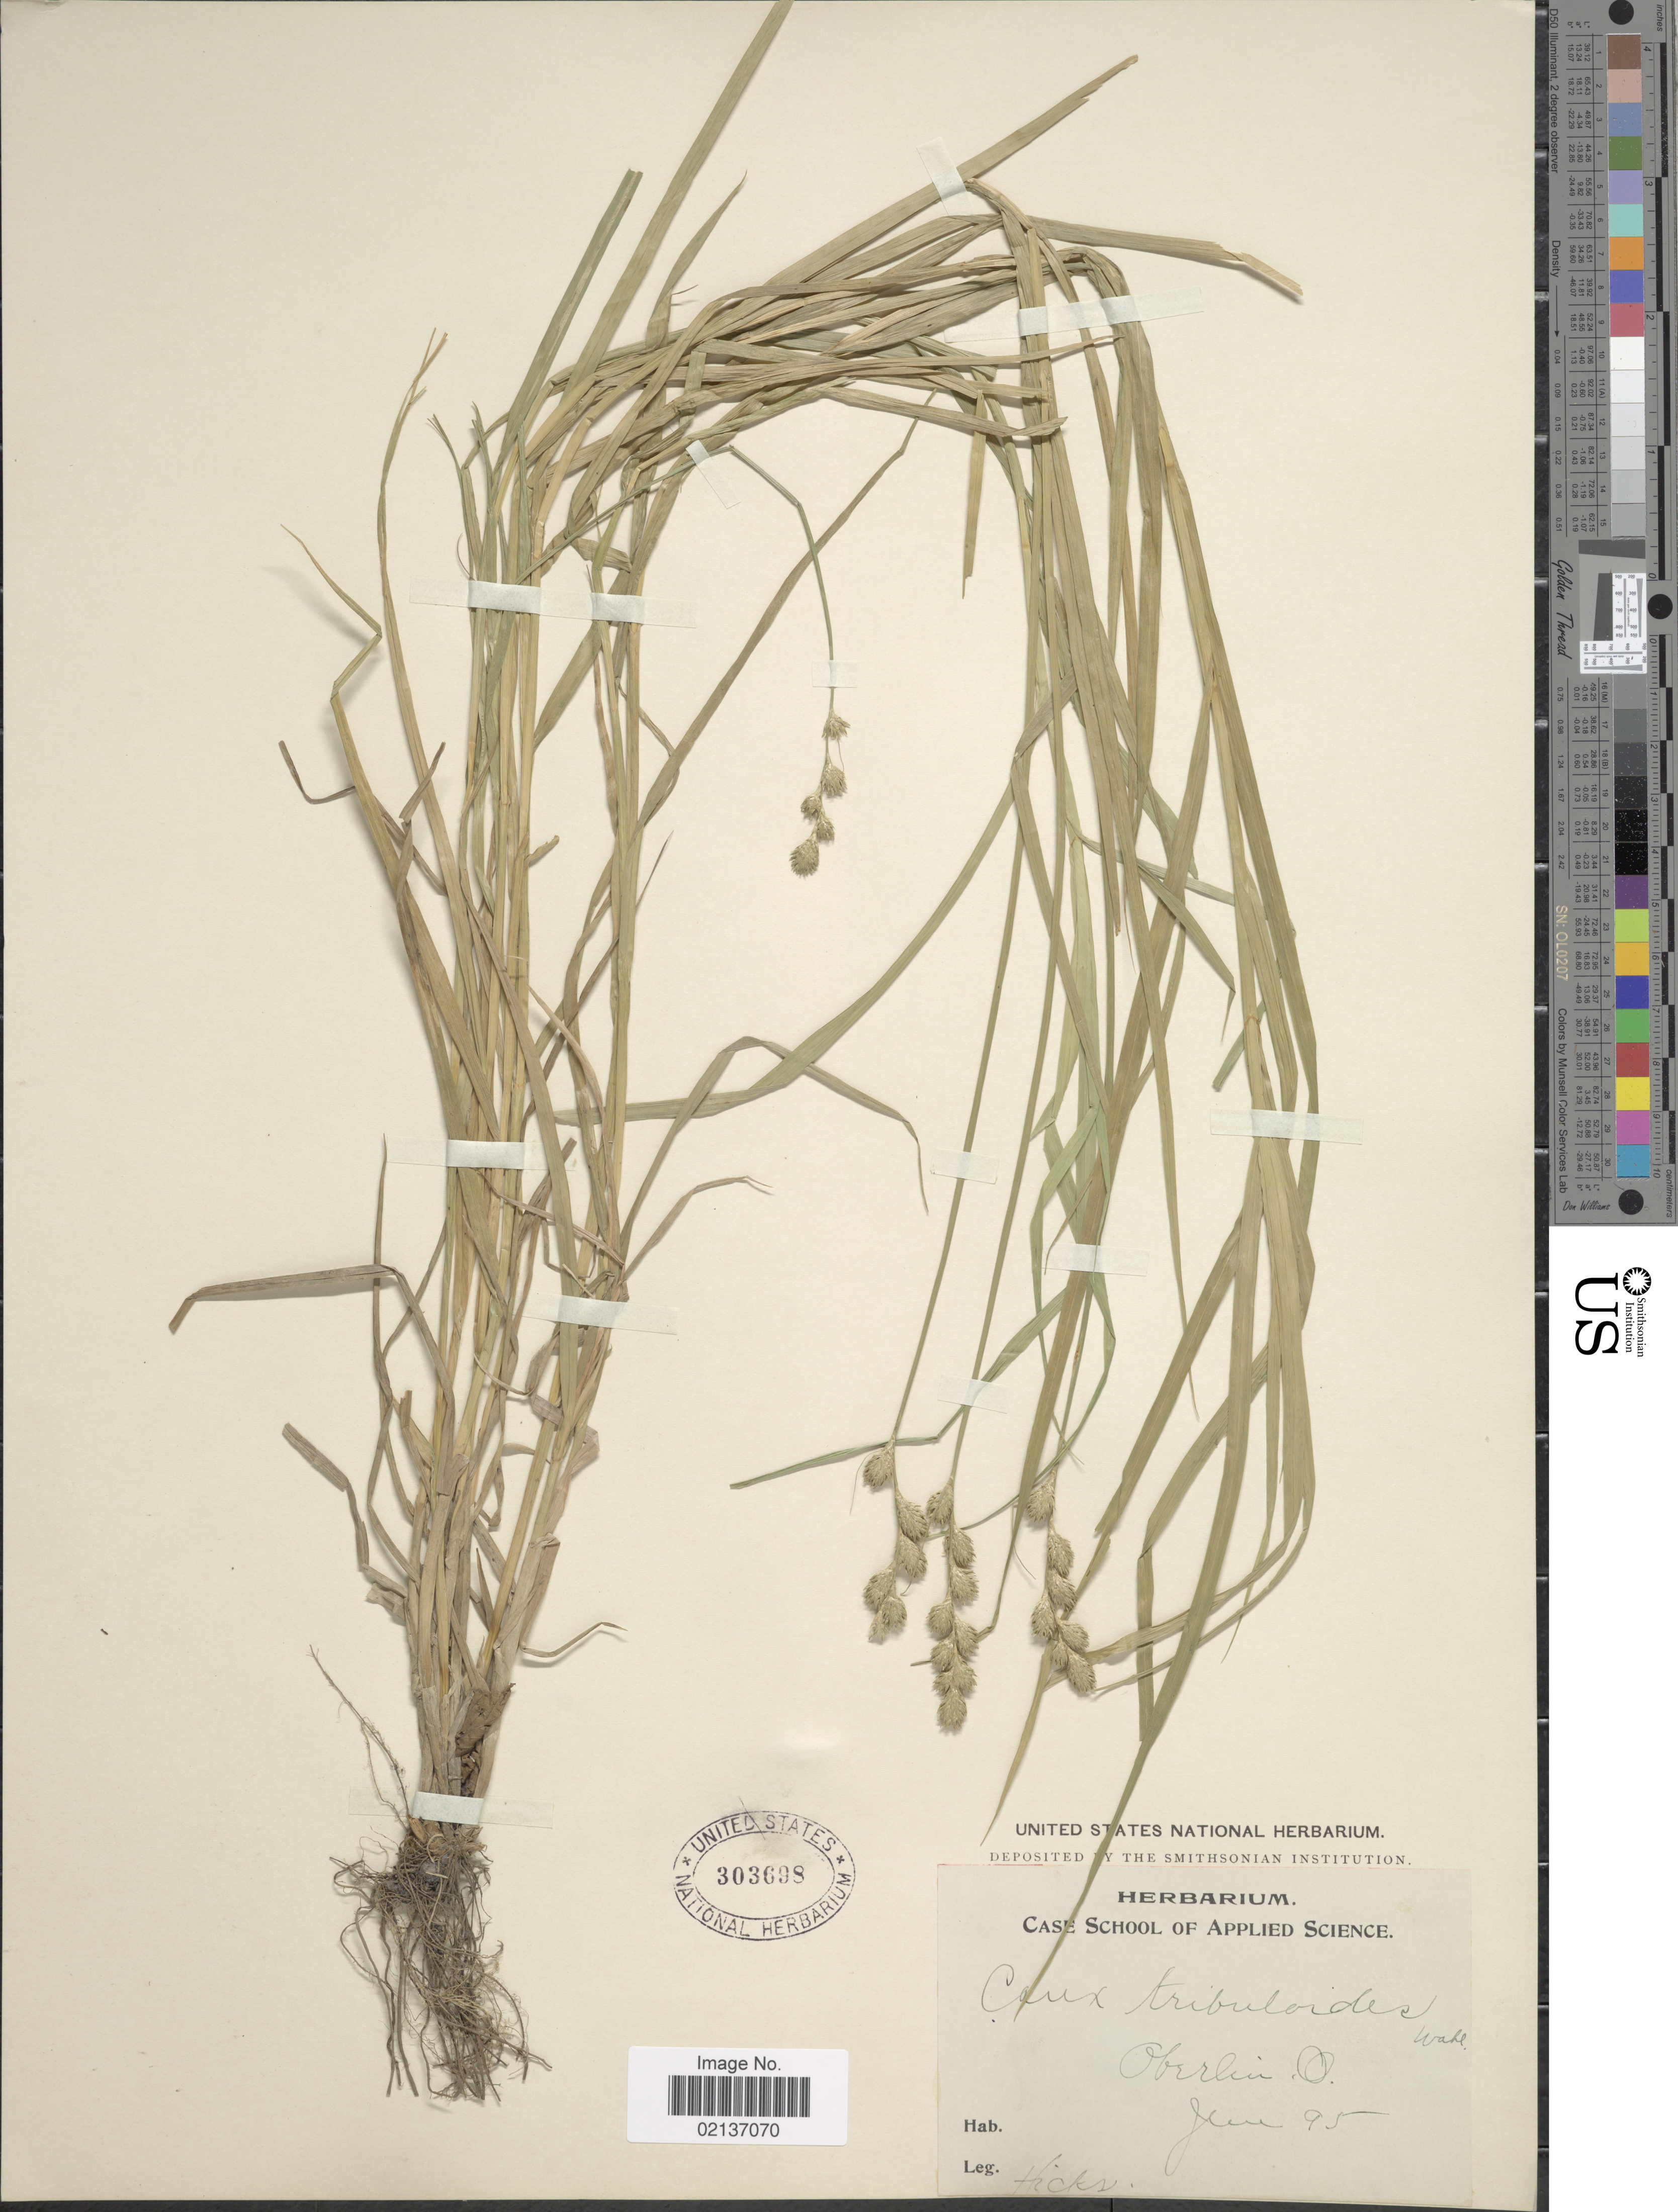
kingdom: Plantae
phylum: Tracheophyta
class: Liliopsida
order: Poales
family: Cyperaceae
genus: Carex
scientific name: Carex tribuloides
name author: Wahlenb.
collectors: -. Hicks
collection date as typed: Transcribed d/m/y: /6/95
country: United States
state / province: Ohio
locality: Oberlin, O.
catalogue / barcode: US 303698